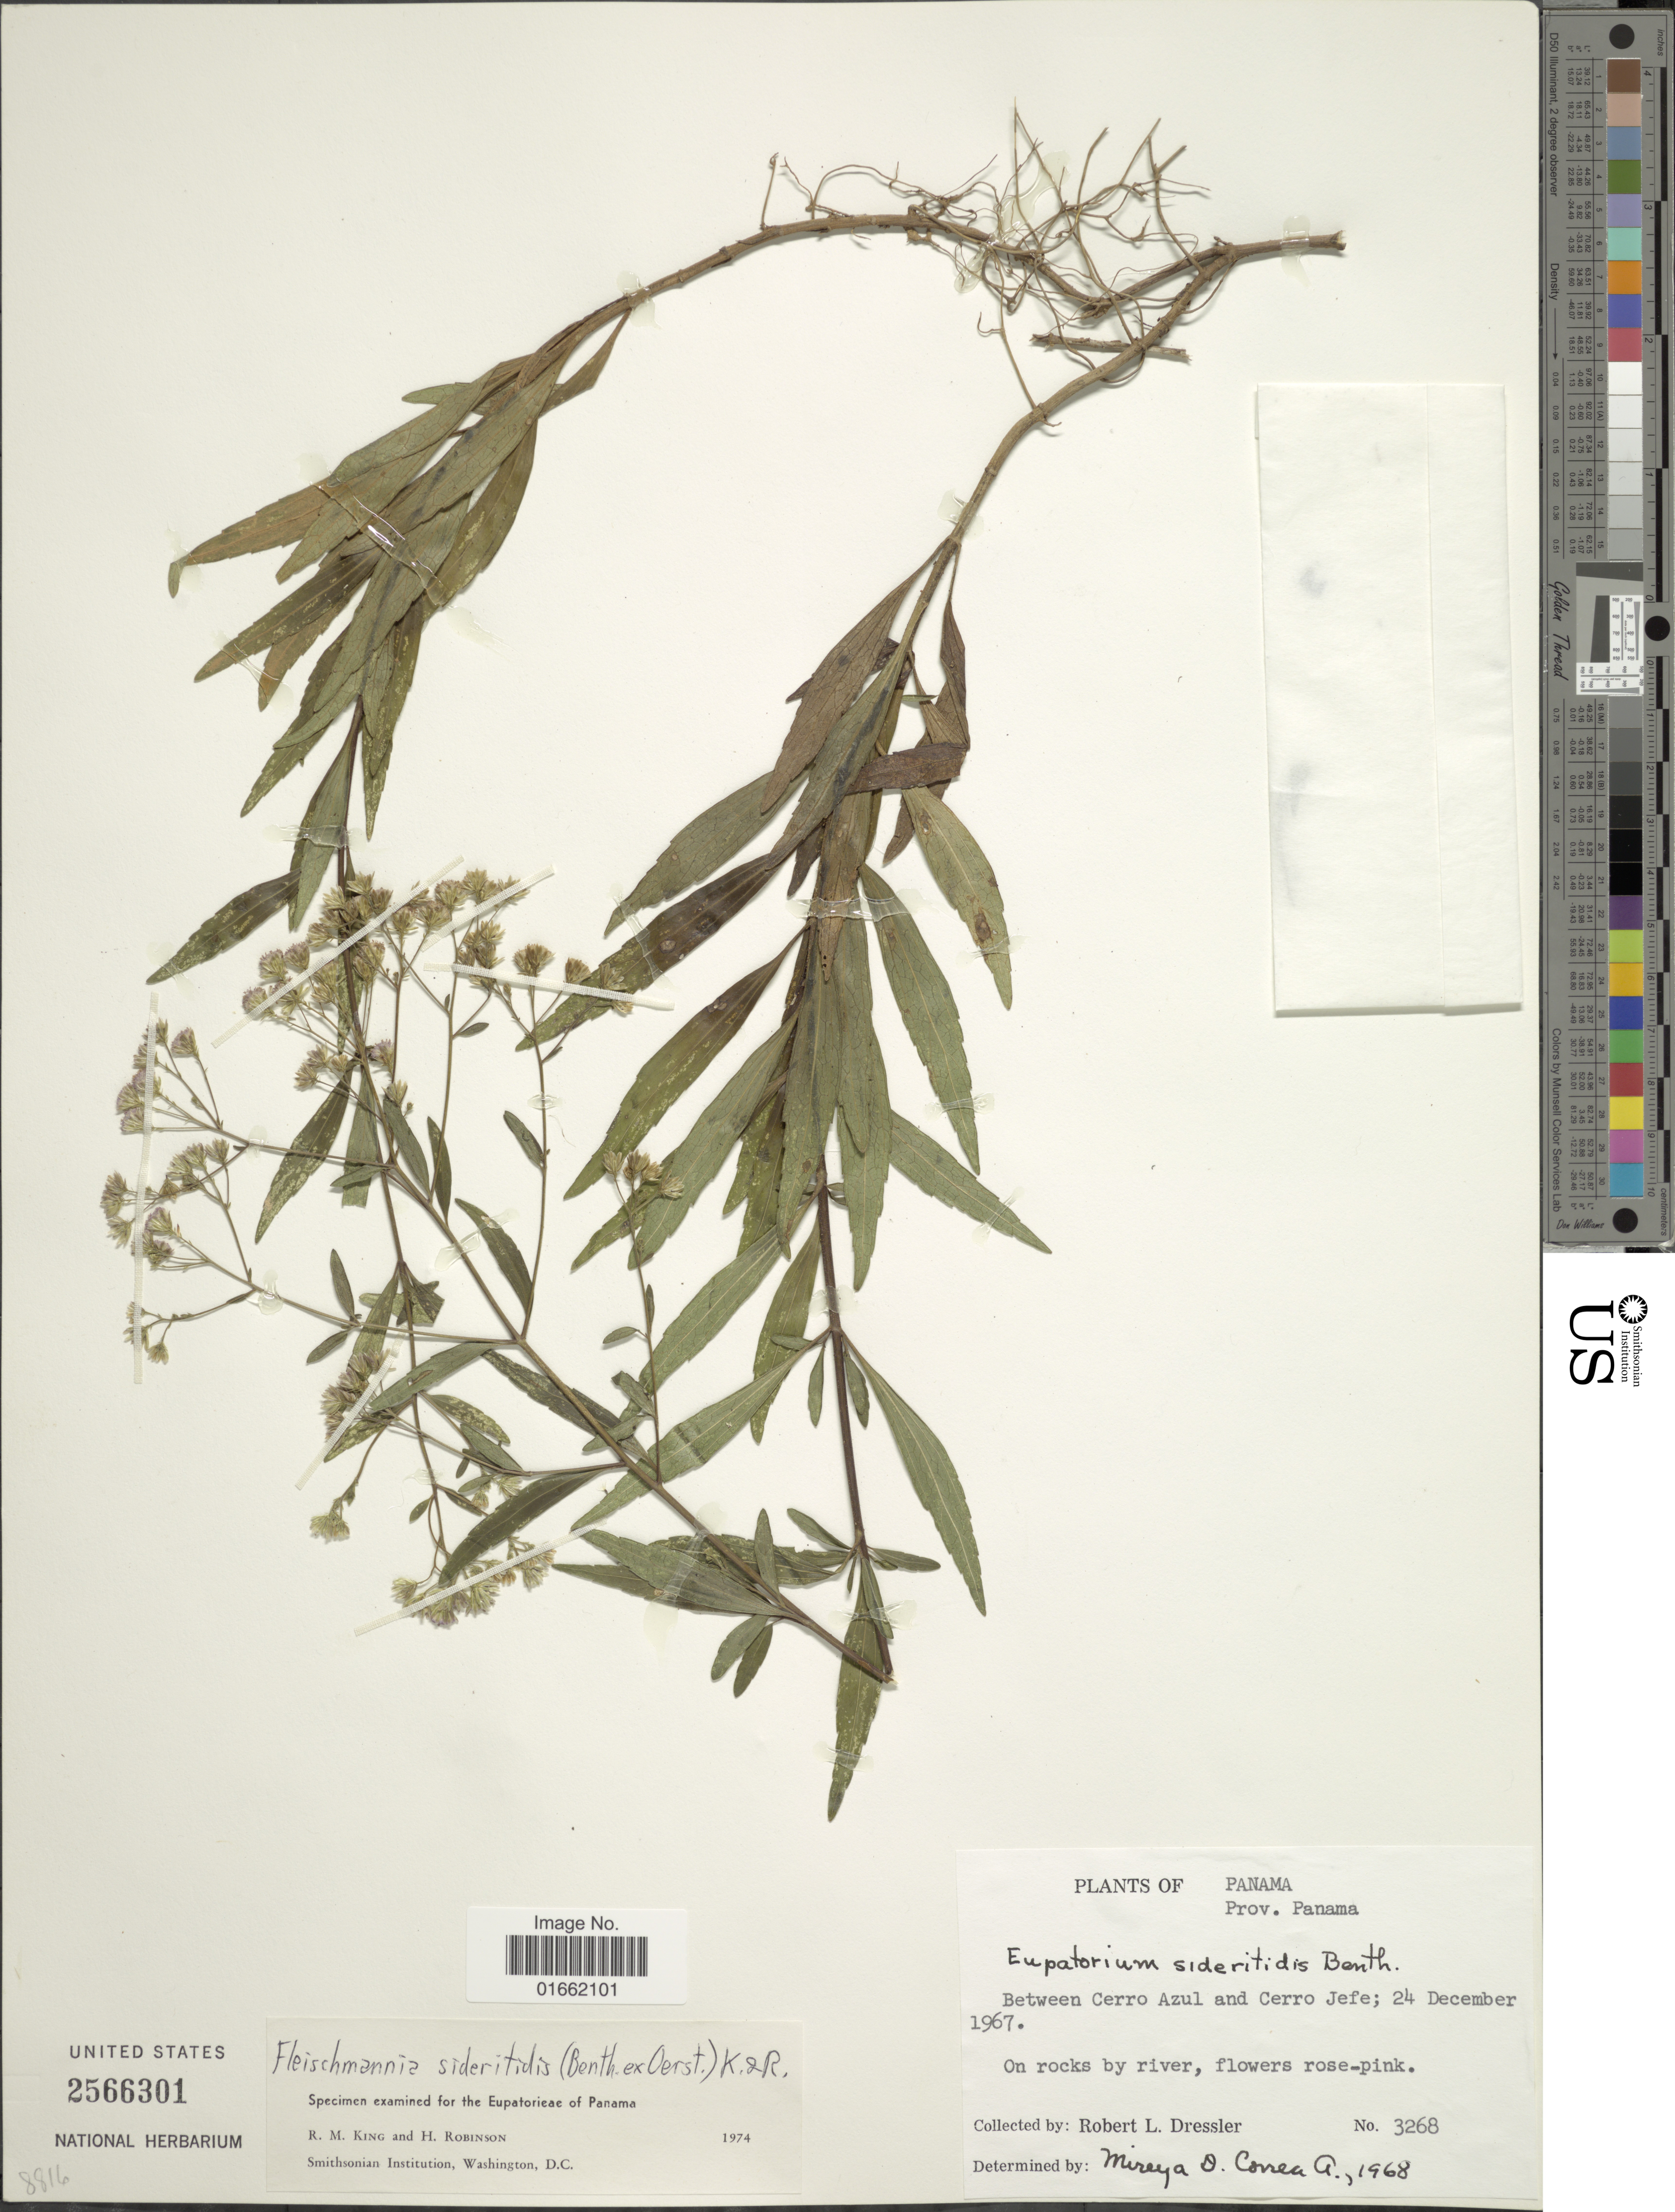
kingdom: Plantae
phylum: Tracheophyta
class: Magnoliopsida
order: Asterales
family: Asteraceae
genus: Fleischmannia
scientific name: Fleischmannia sideritides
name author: (Benth. in Oerst.) R.M. King & H. Rob.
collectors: R. Dressler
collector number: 3268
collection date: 1967-12-24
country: Panama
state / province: Panamá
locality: Prov. Panama. Between Cerro Azul and Cerro Jefe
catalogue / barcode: US 2566301